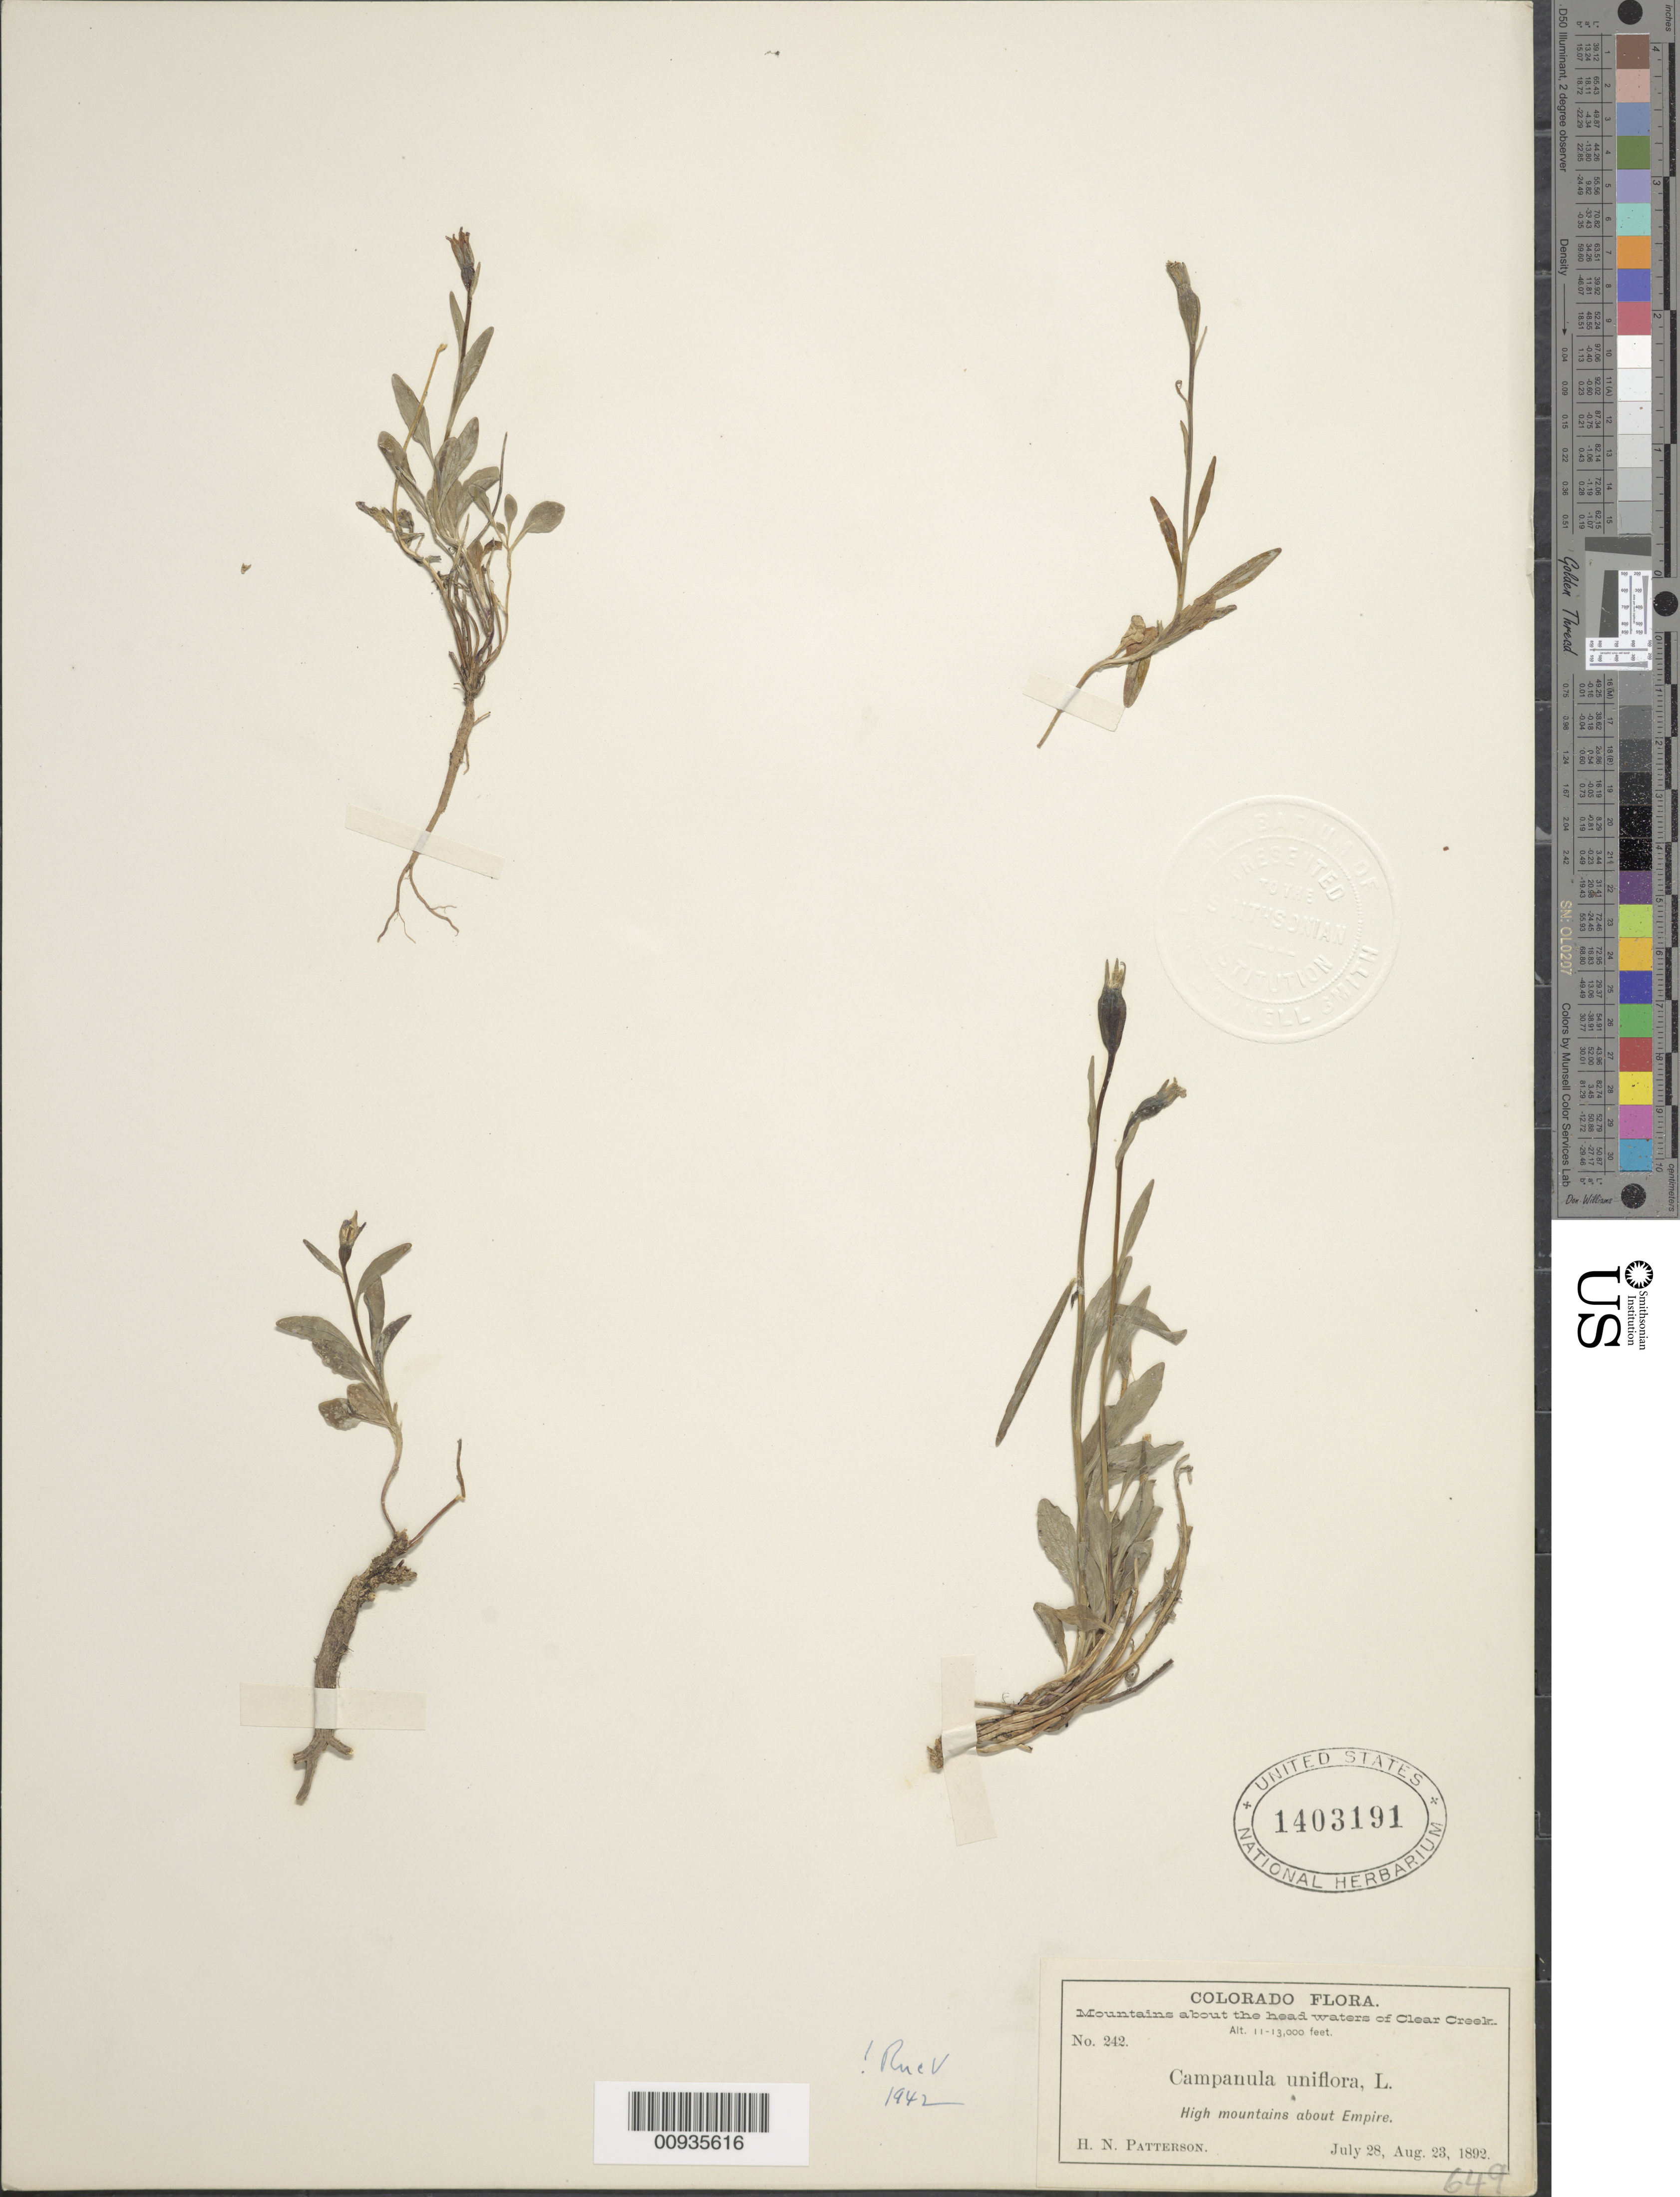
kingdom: Plantae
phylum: Tracheophyta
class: Magnoliopsida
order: Asterales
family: Campanulaceae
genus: Campanula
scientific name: Campanula uniflora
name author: L.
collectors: H. N. Patterson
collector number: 242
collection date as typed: July 28, Aug. 23, 1892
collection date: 1892-07-28,1892-08-23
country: United States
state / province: Colorado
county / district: Clear Creek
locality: Empire, headwaters of Clear Creek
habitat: high mountains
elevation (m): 3353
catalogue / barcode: US 1403191